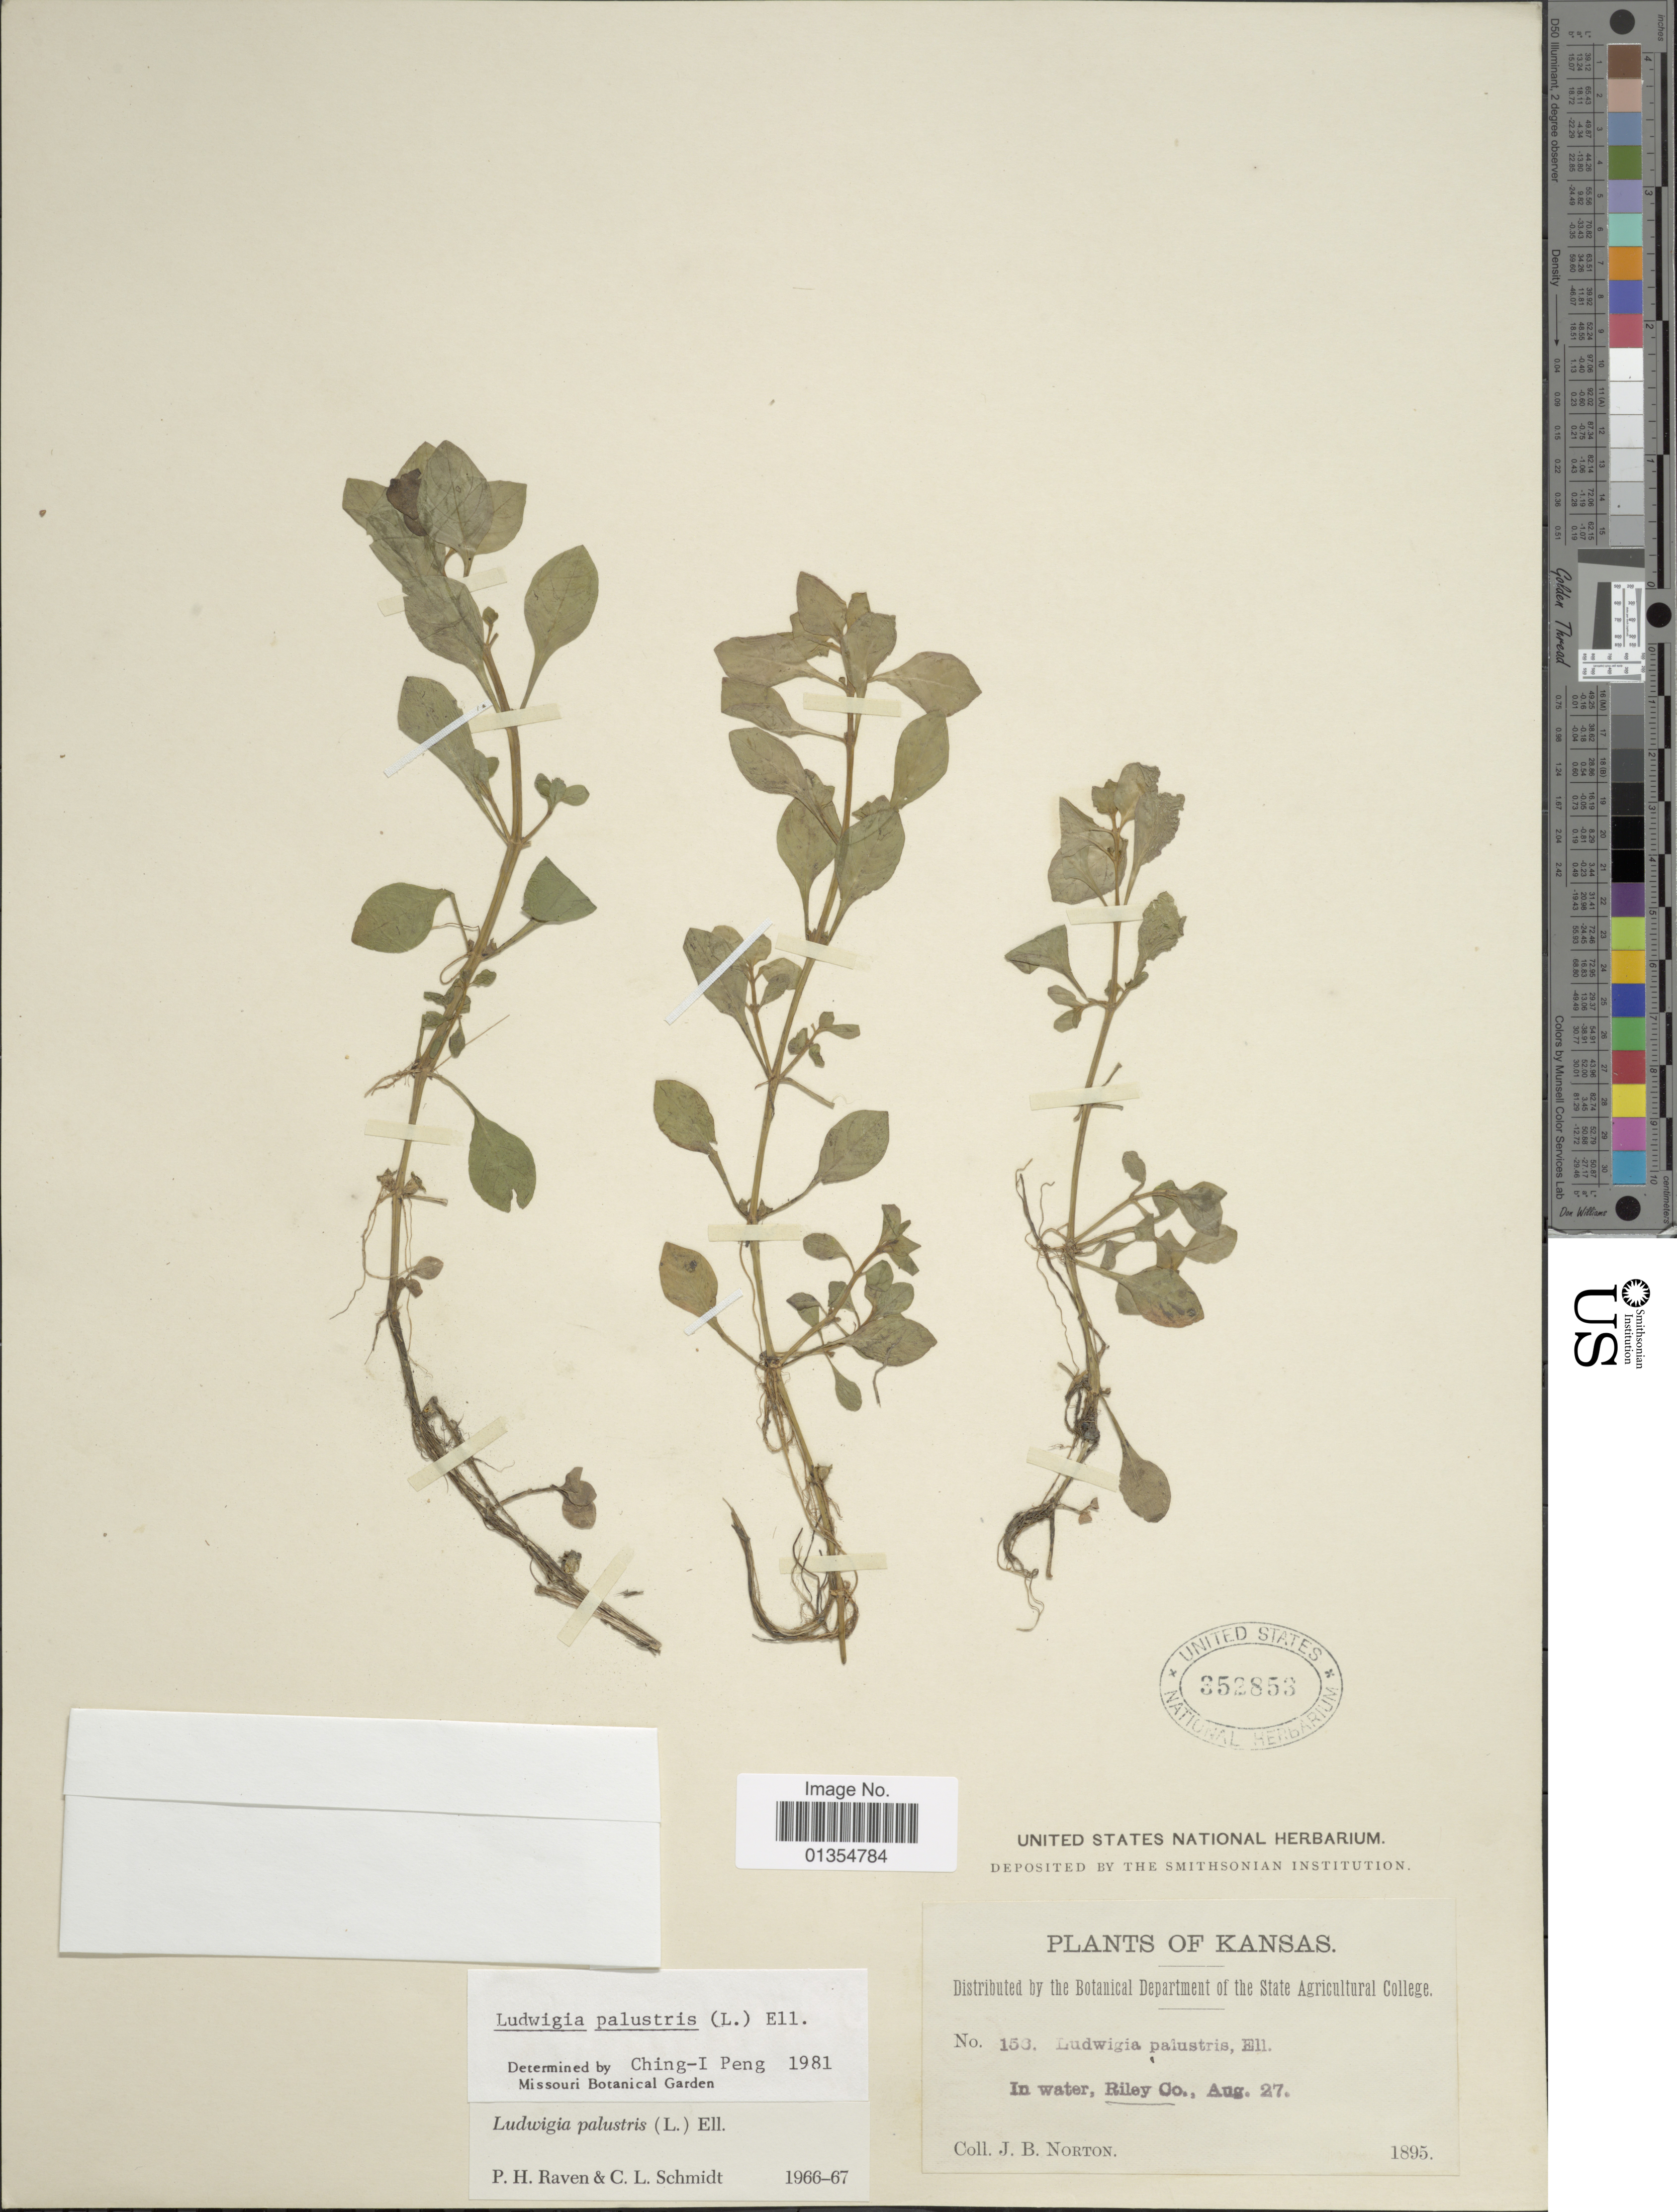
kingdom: Plantae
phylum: Tracheophyta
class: Magnoliopsida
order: Myrtales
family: Onagraceae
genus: Ludwigia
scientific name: Ludwigia palustris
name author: (L.) Elliott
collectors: J. B. Norton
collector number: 156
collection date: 1895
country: United States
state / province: Kansas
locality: Riley Co.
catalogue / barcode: US 352853